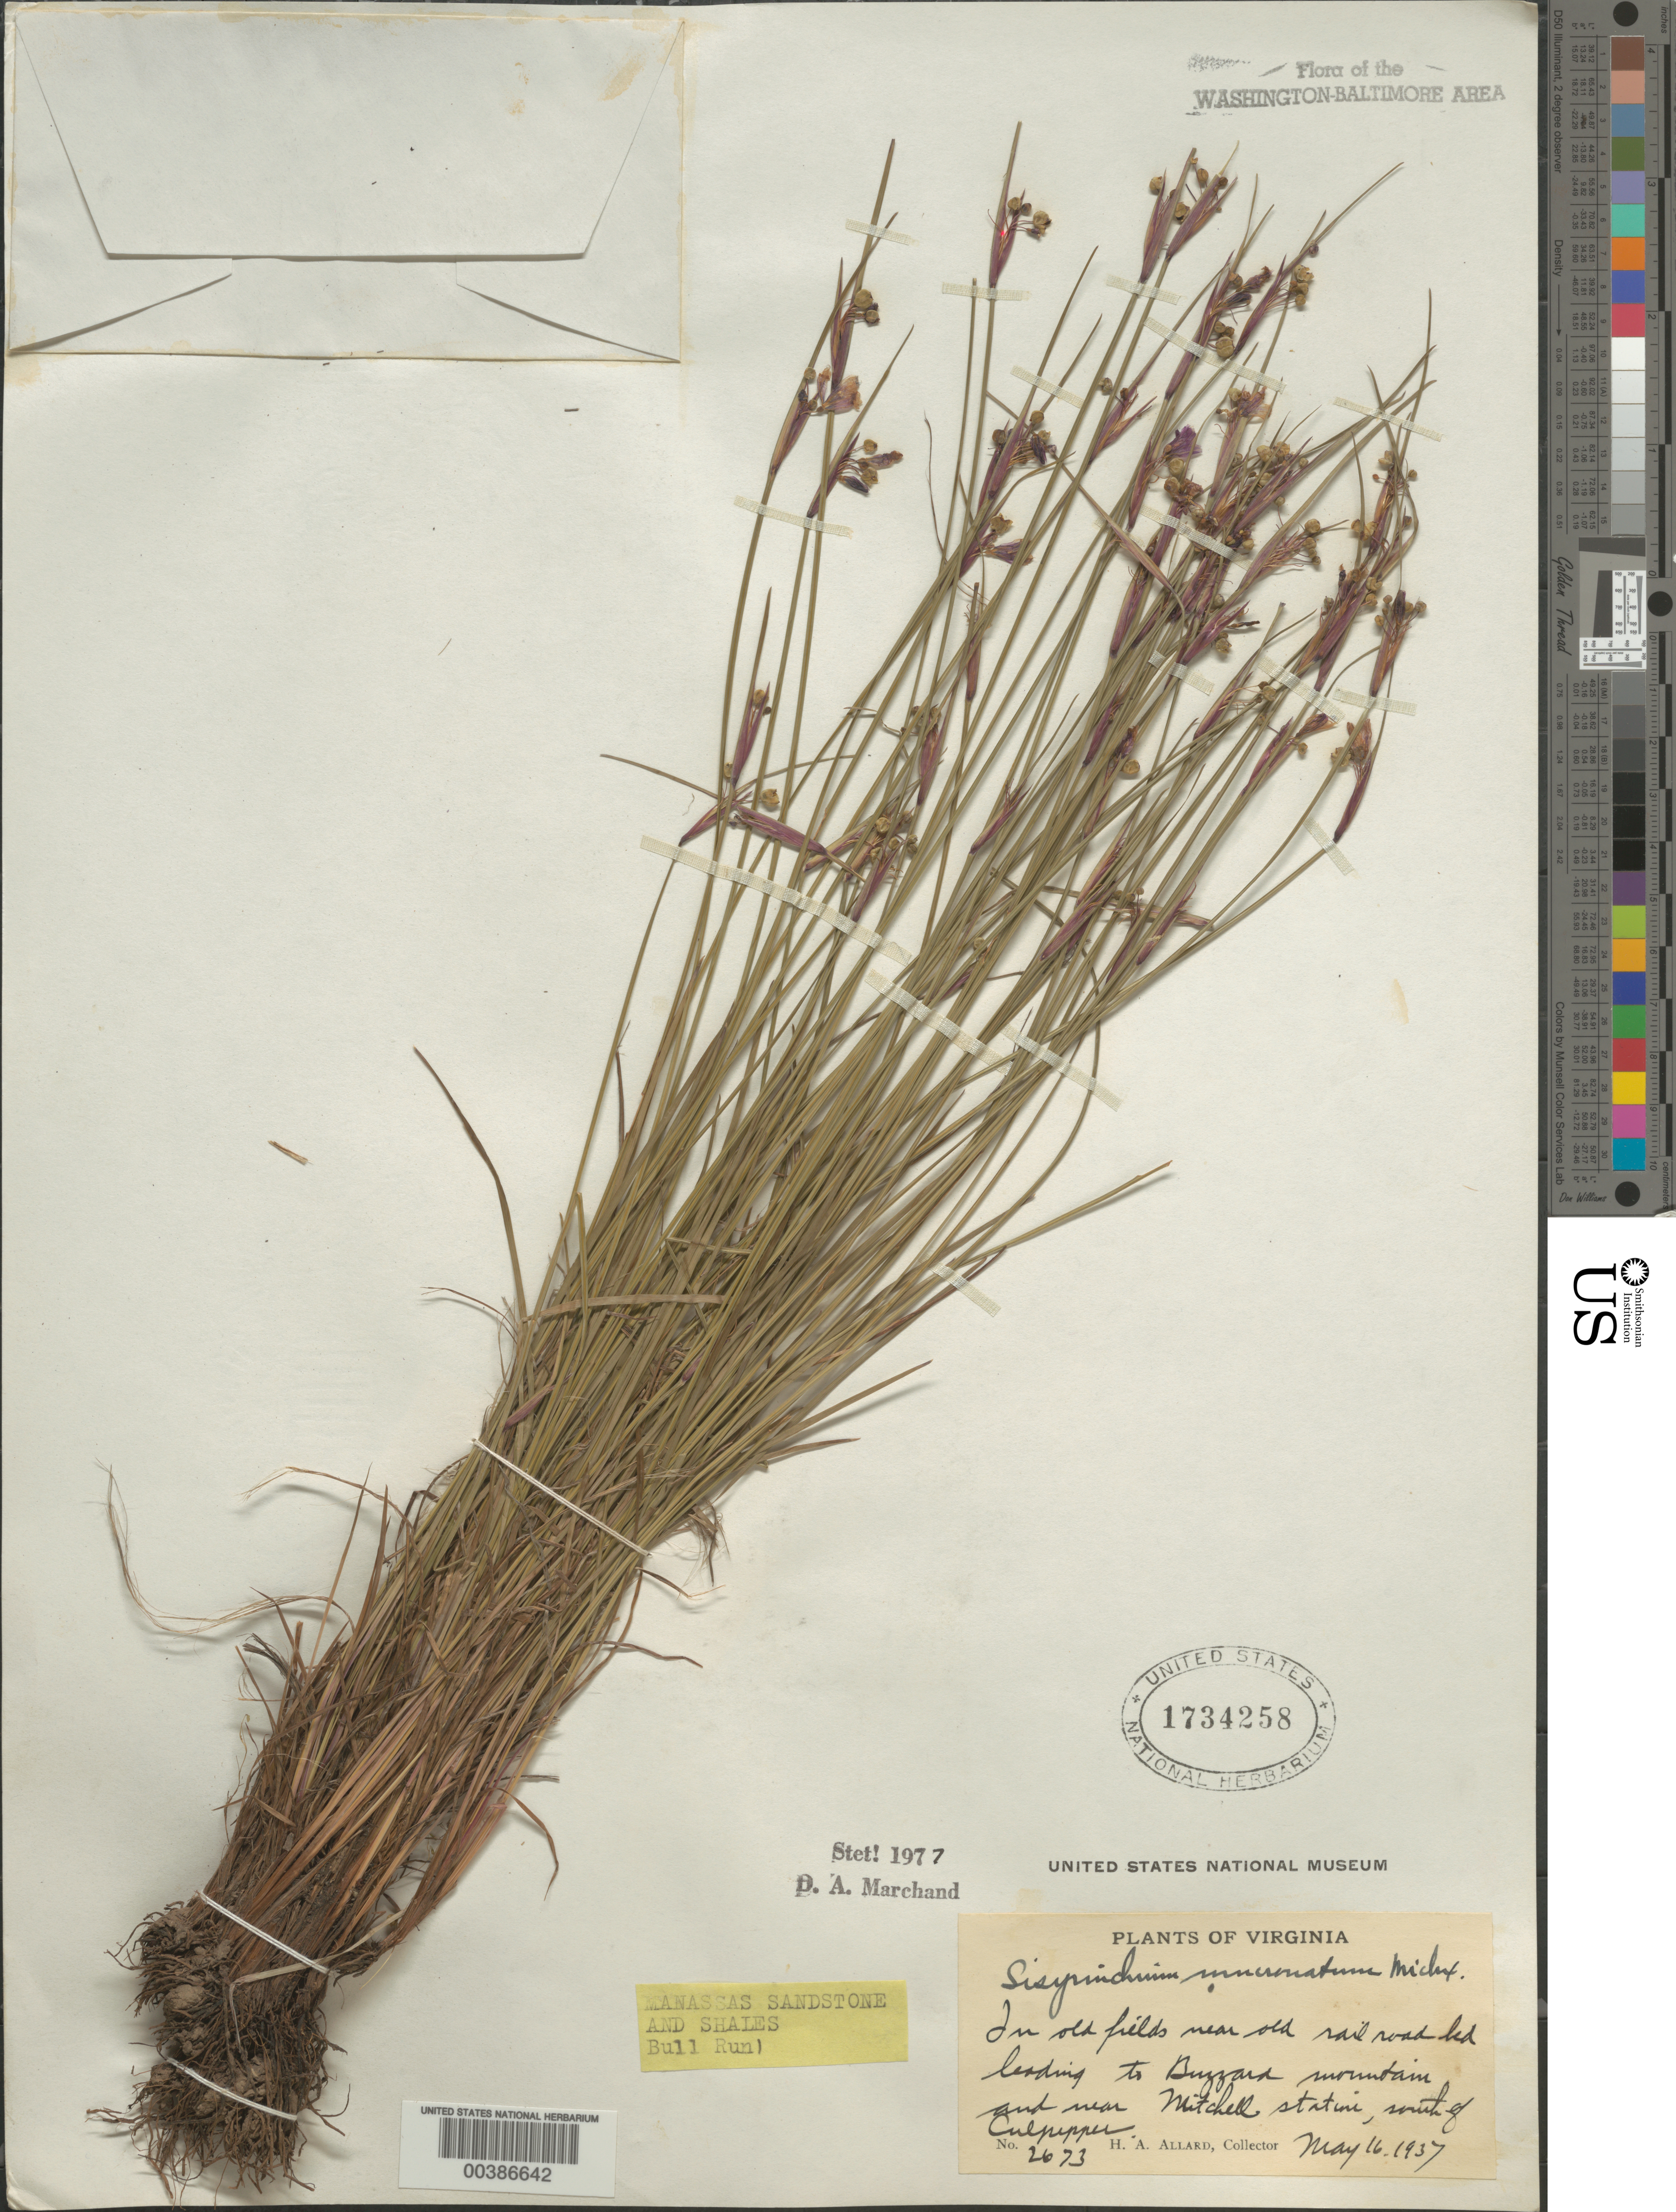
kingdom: Plantae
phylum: Tracheophyta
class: Liliopsida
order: Asparagales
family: Iridaceae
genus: Sisyrinchium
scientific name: Sisyrinchium mucronatum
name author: Michx.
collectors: H. A. Allard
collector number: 2673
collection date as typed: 16 May 1937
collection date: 1937-05-16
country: United States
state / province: Virginia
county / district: Culpeper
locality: Near Mitchell Station south of Culpepper, Buzzard Mountain vicinity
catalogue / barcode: US 1734258